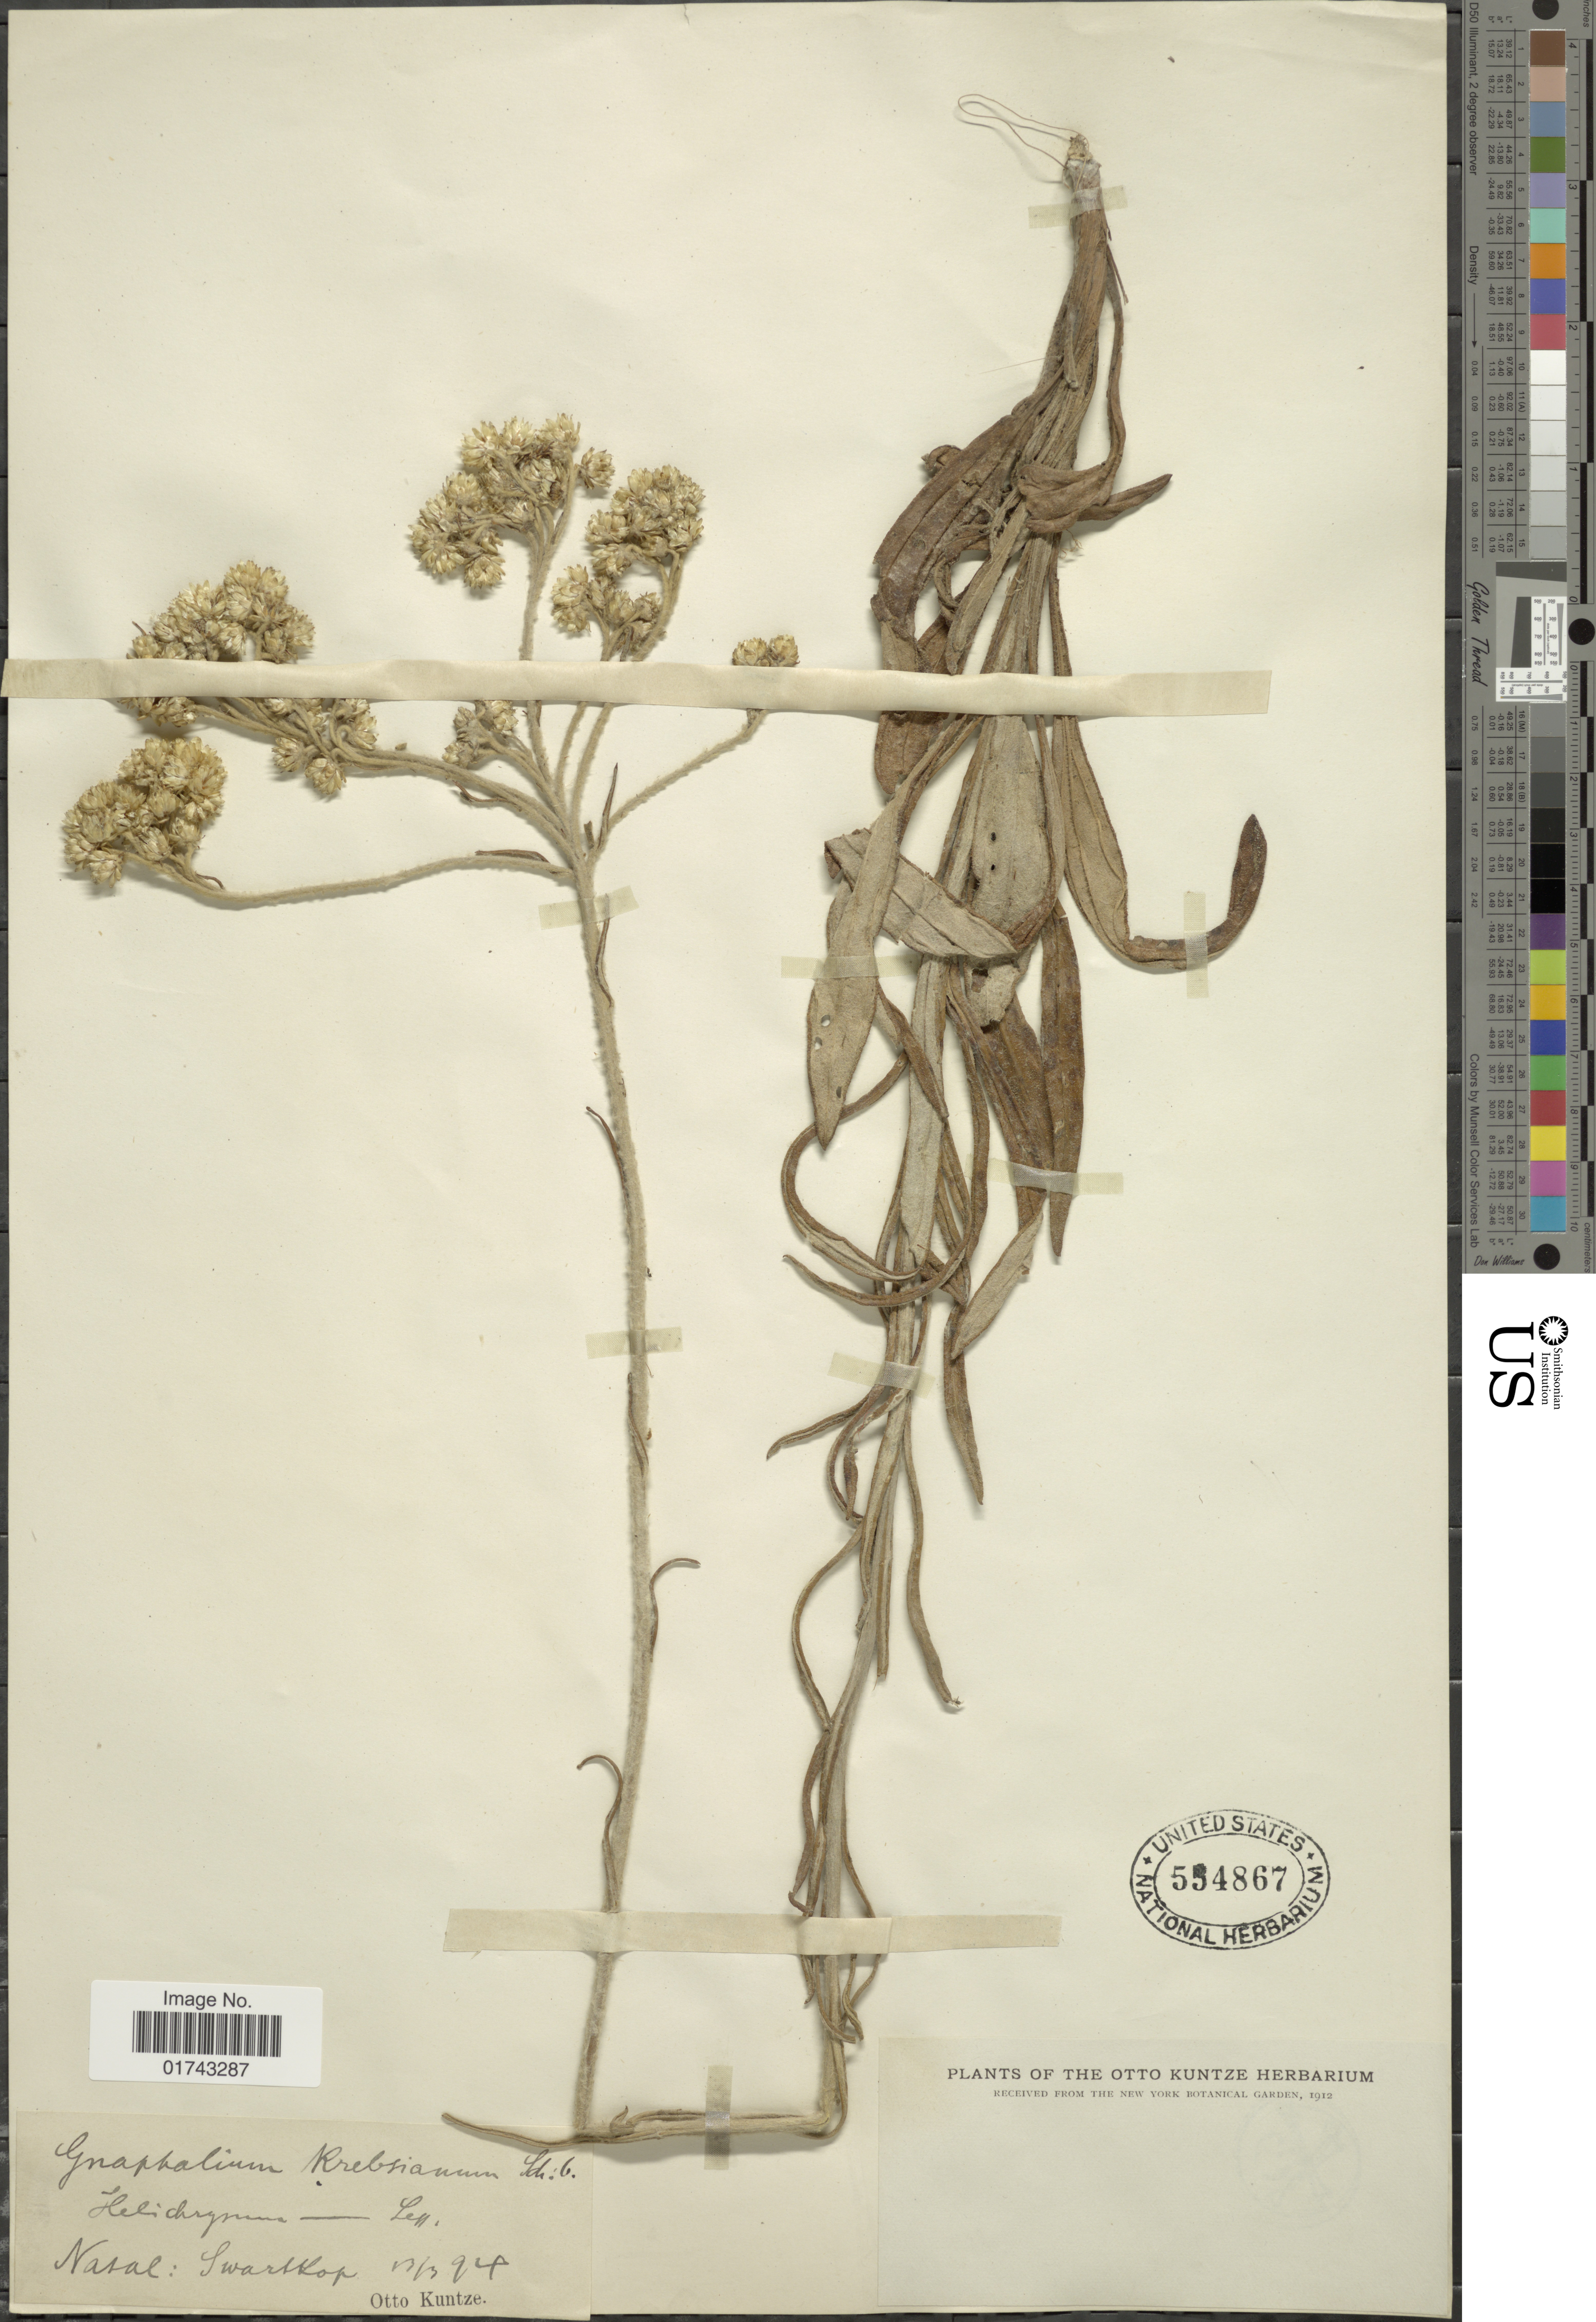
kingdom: Plantae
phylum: Tracheophyta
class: Magnoliopsida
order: Asterales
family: Asteraceae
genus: Helichrysum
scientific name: Helichrysum krebsianum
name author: Less.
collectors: C.E.O. Kuntze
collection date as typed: Transcribed d/m/y: 13/3/94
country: South Africa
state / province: KwaZulu-Natal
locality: Natal: Swartkop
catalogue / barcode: US 554867